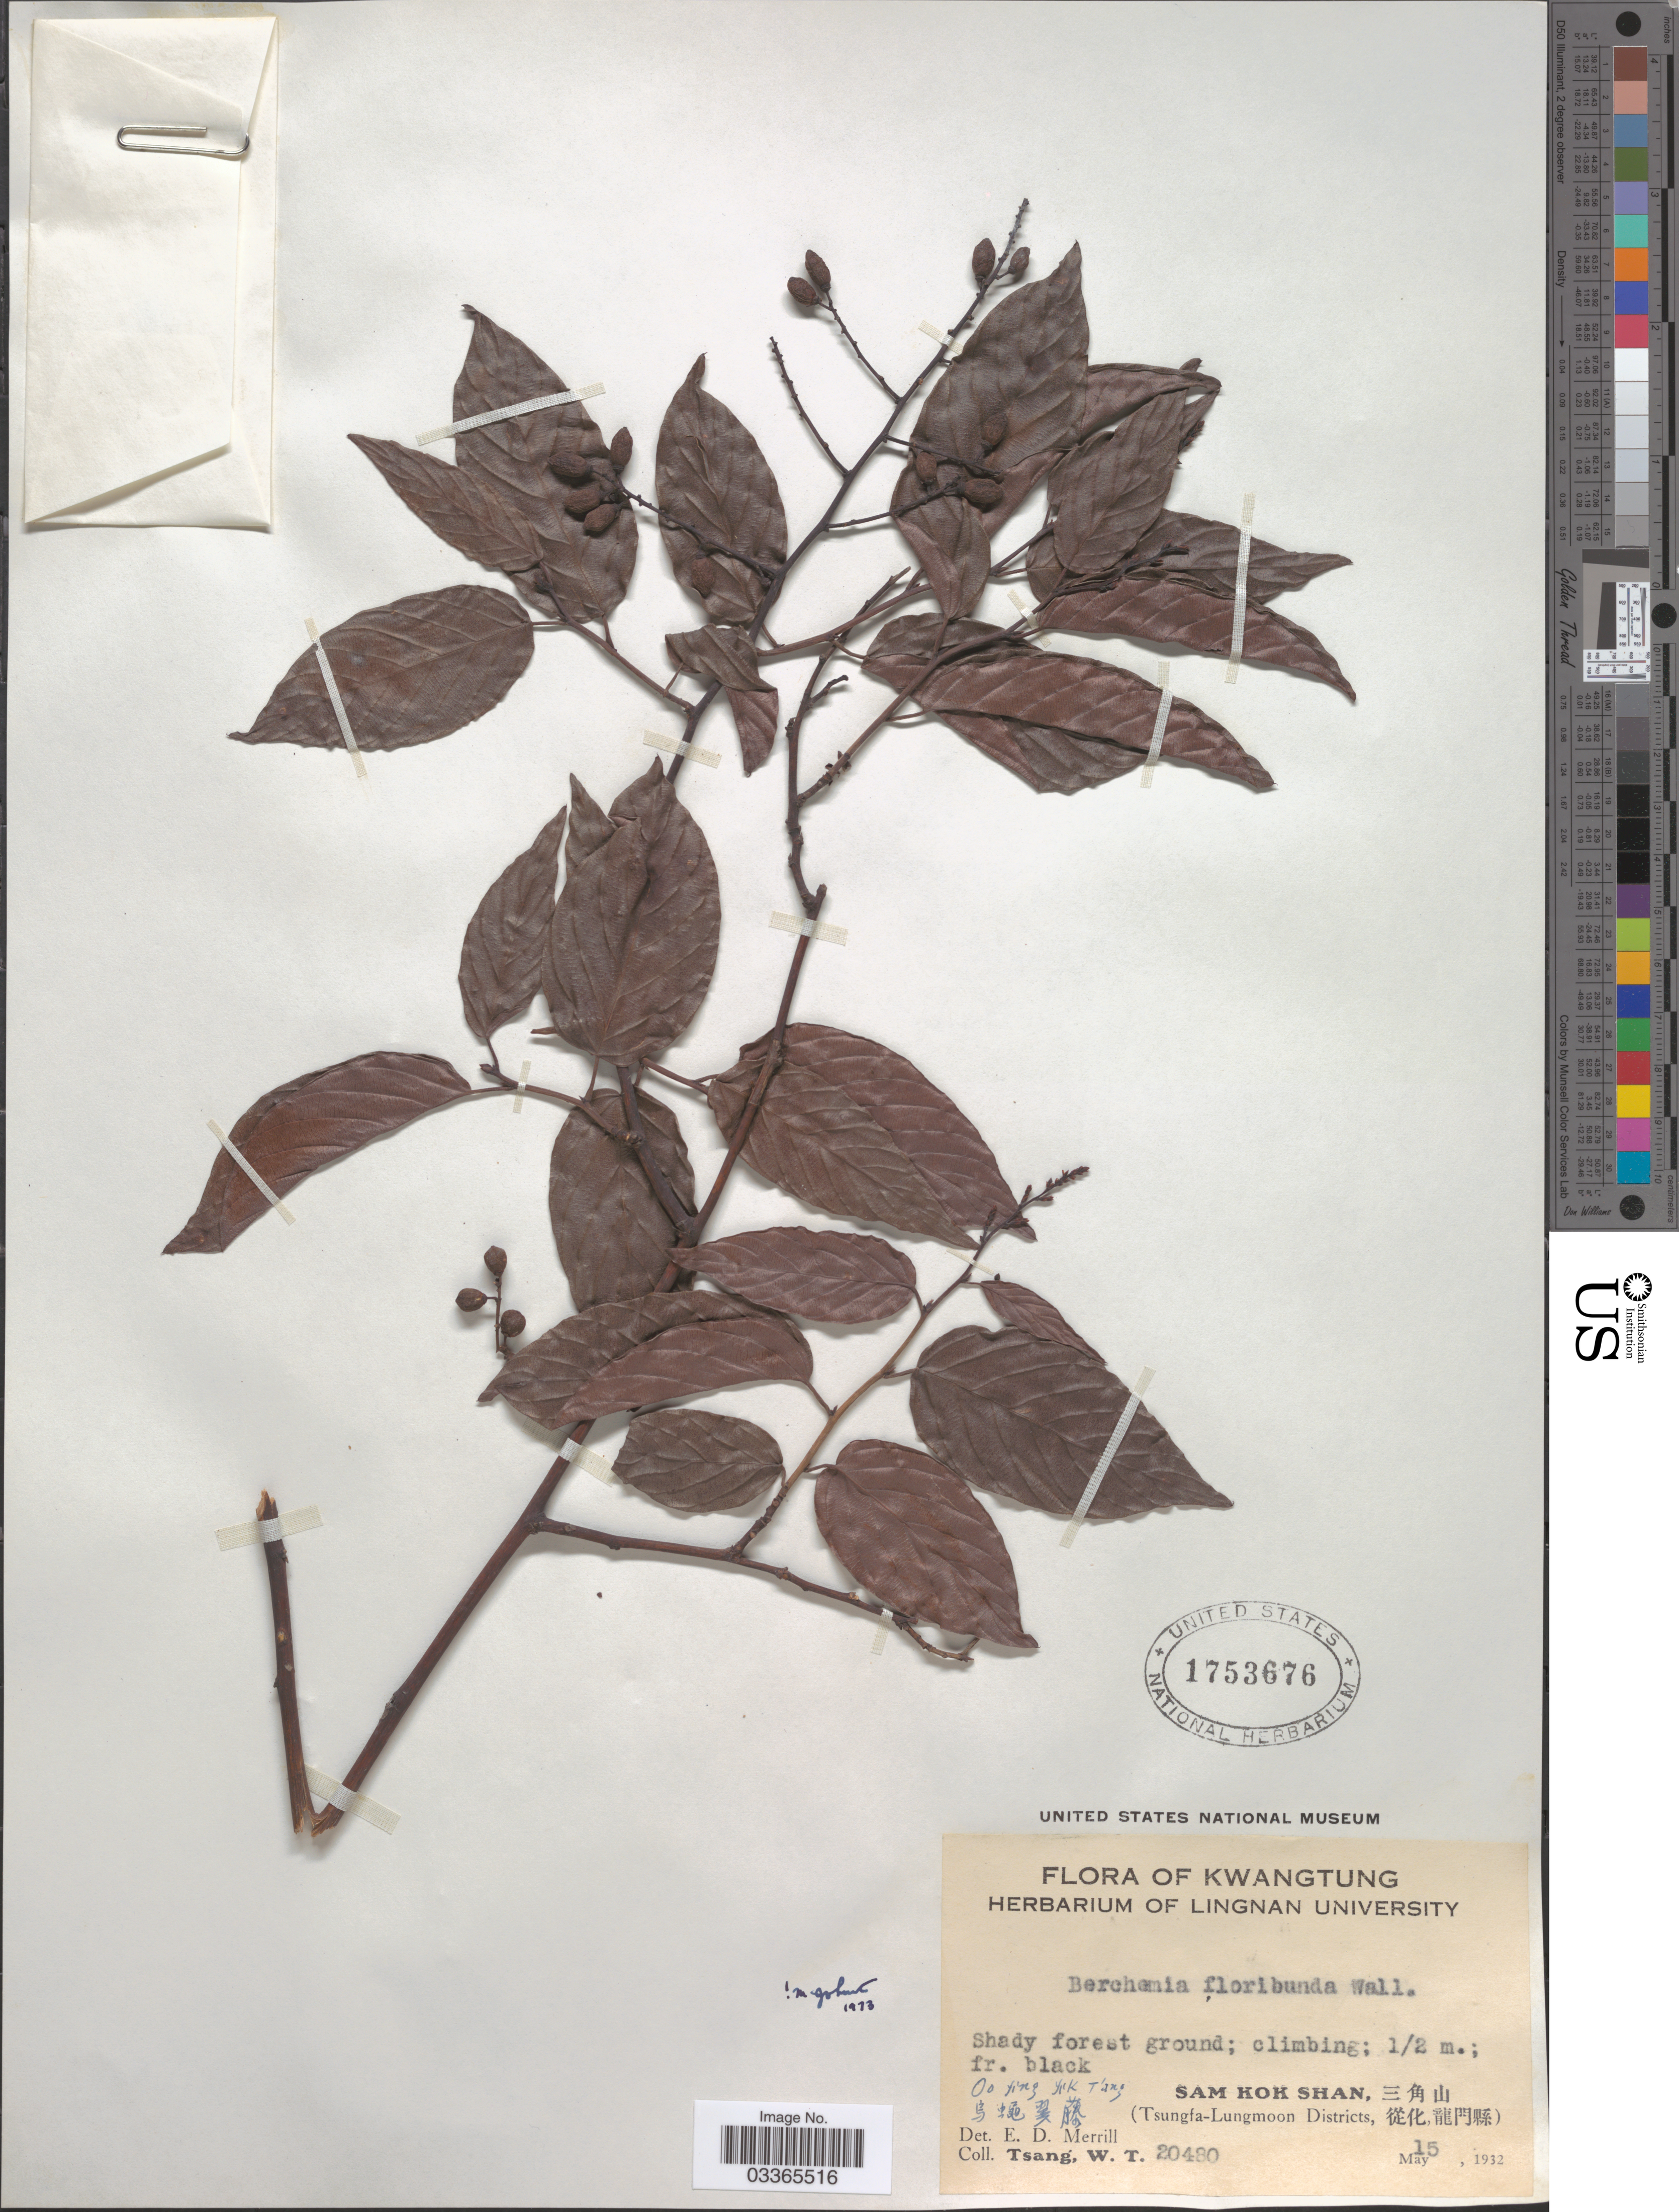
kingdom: Plantae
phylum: Tracheophyta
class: Magnoliopsida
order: Rosales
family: Rhamnaceae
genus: Berchemia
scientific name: Berchemia floribunda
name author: (Wall.) Brongn.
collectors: W. T. Tsang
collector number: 20480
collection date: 1932-05-15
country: China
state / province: Guangdong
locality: Kwatung,Oo Ying Yuk[interpreted] T'ang, Sam Kok Shan, (Tsungfa-Lungmoon Districts.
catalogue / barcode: US 1753676